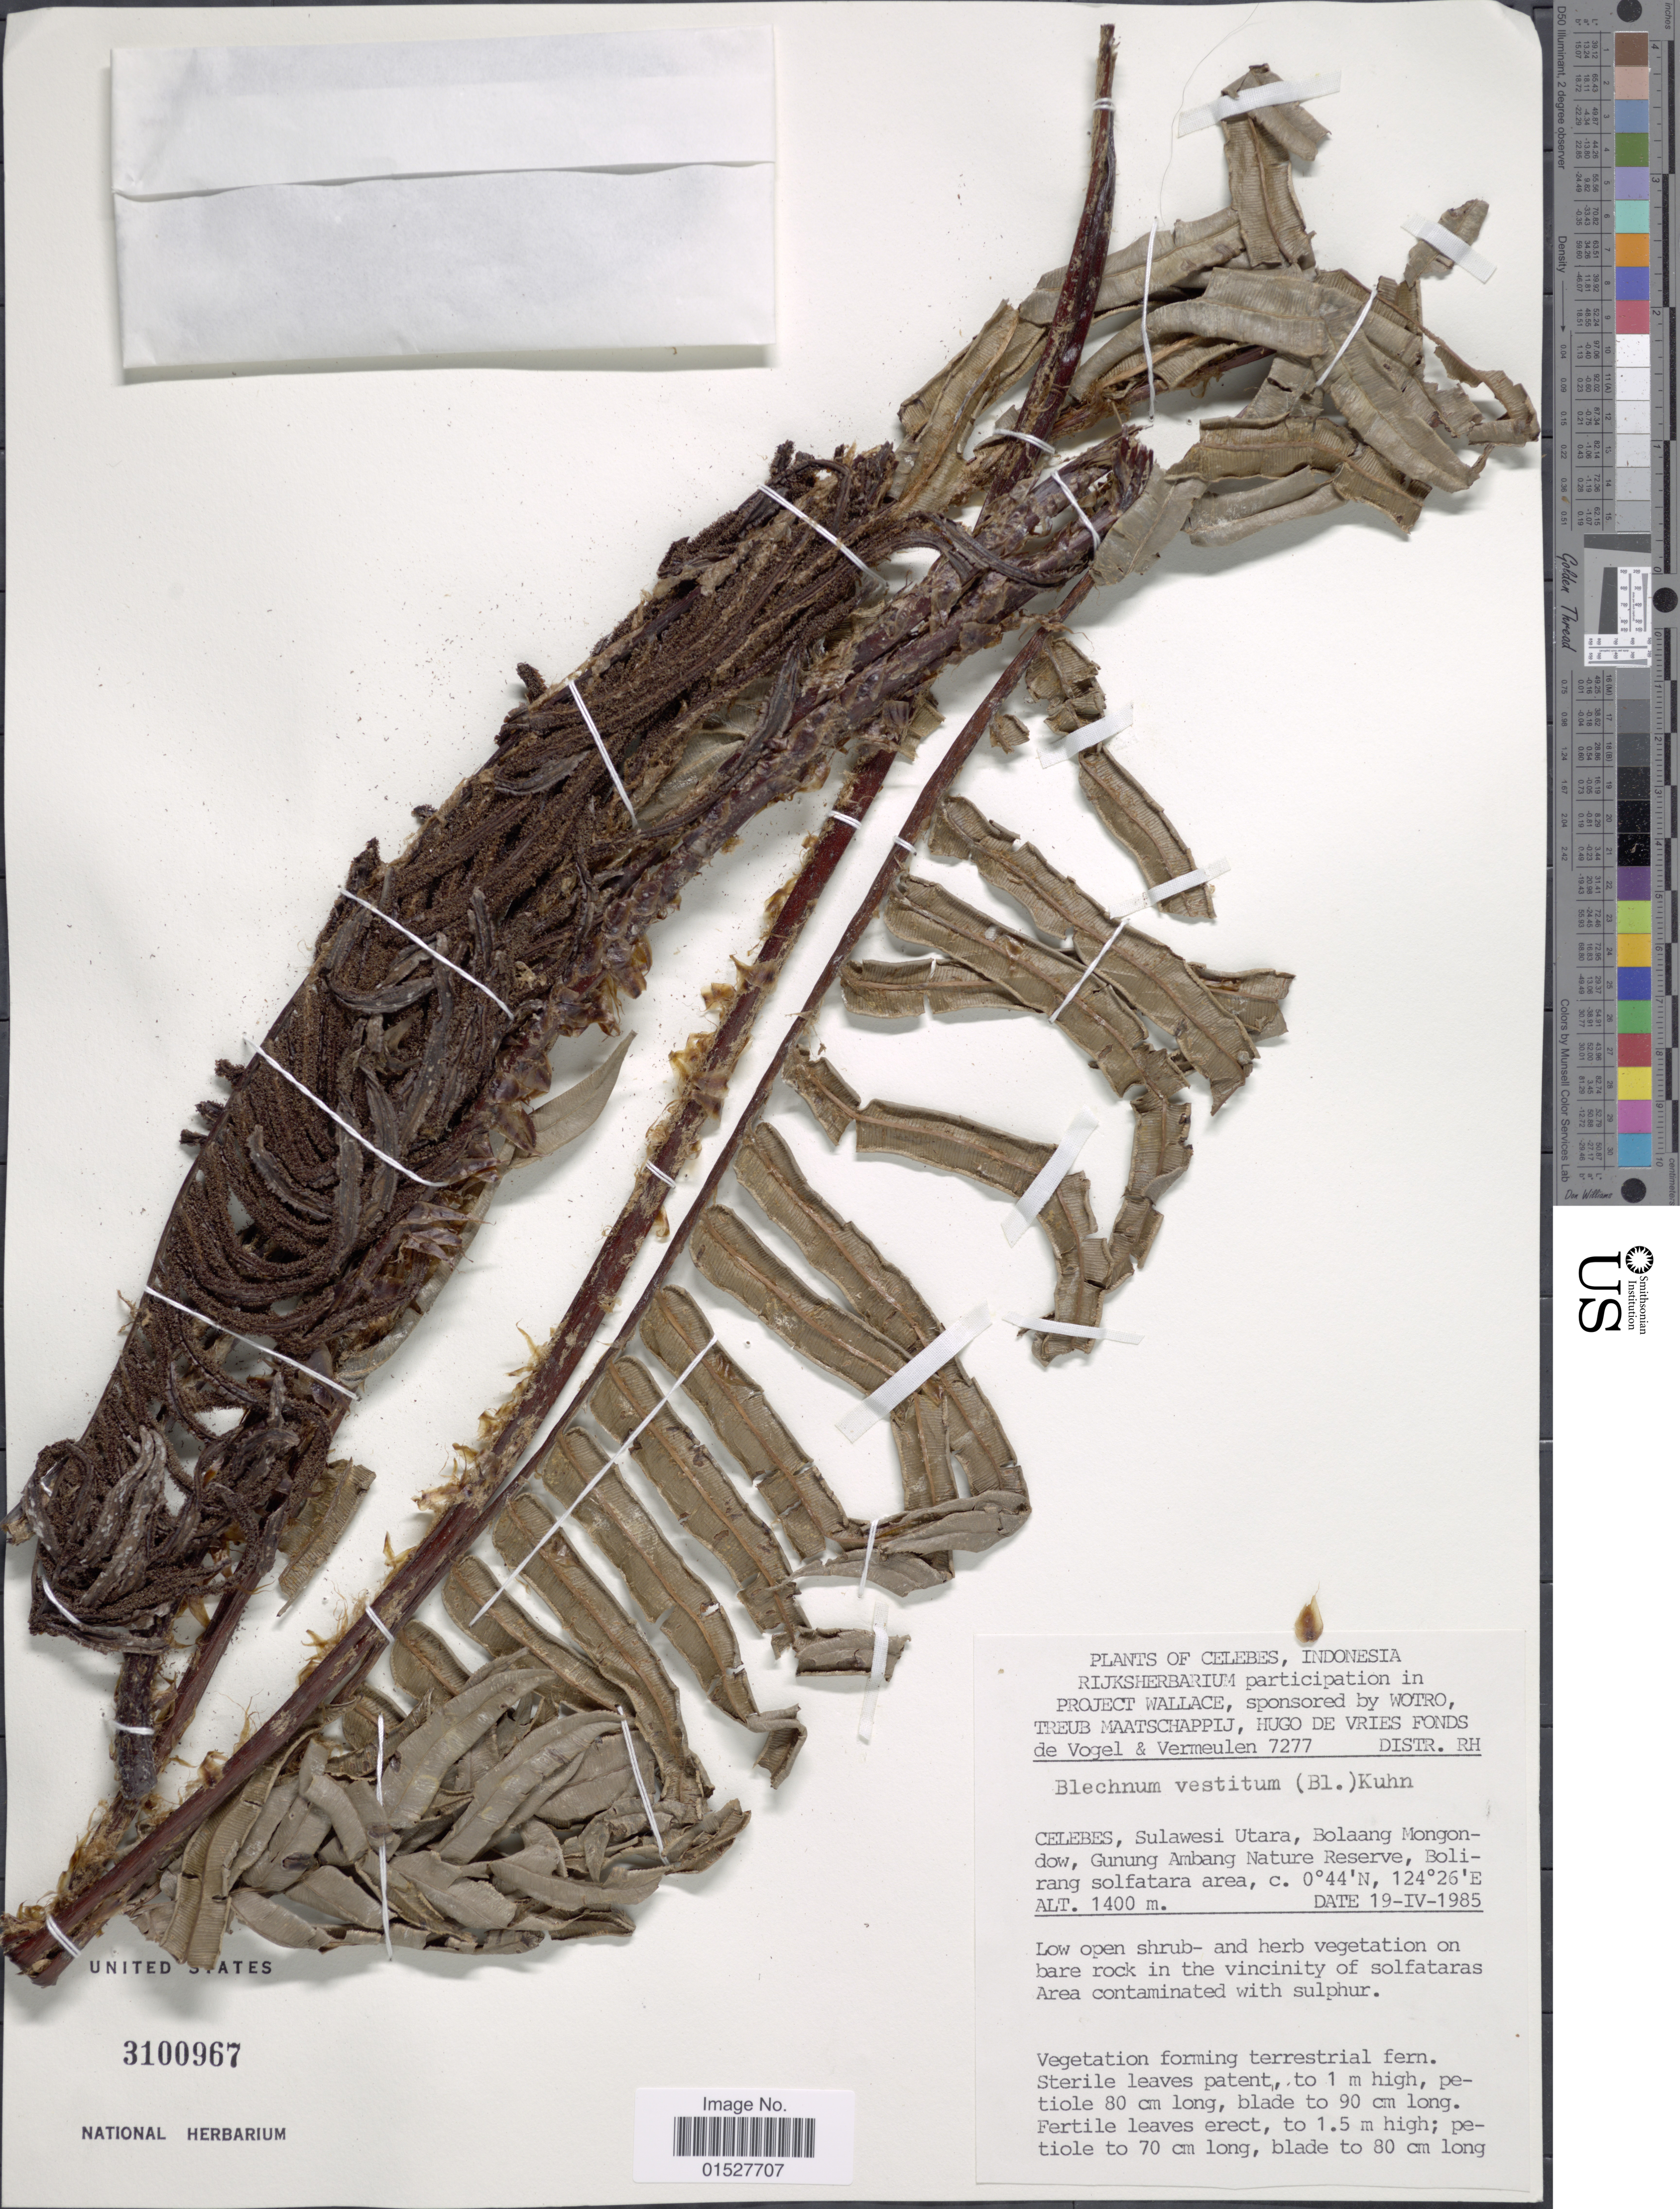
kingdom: Plantae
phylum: Tracheophyta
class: Polypodiopsida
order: Polypodiales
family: Blechnaceae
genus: Blechnum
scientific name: Blechnum vestitum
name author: (Blume) Kuhn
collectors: d. Vogel & Vermuelen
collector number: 7277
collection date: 1985-04-19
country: Indonesia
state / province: Sulawesi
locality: Celebes, Sulawesi Utara, Bolaang Mongondow, Gunung Ambang Nature Reserve, Bolirang solfatara area.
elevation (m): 1400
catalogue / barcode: US 3100967